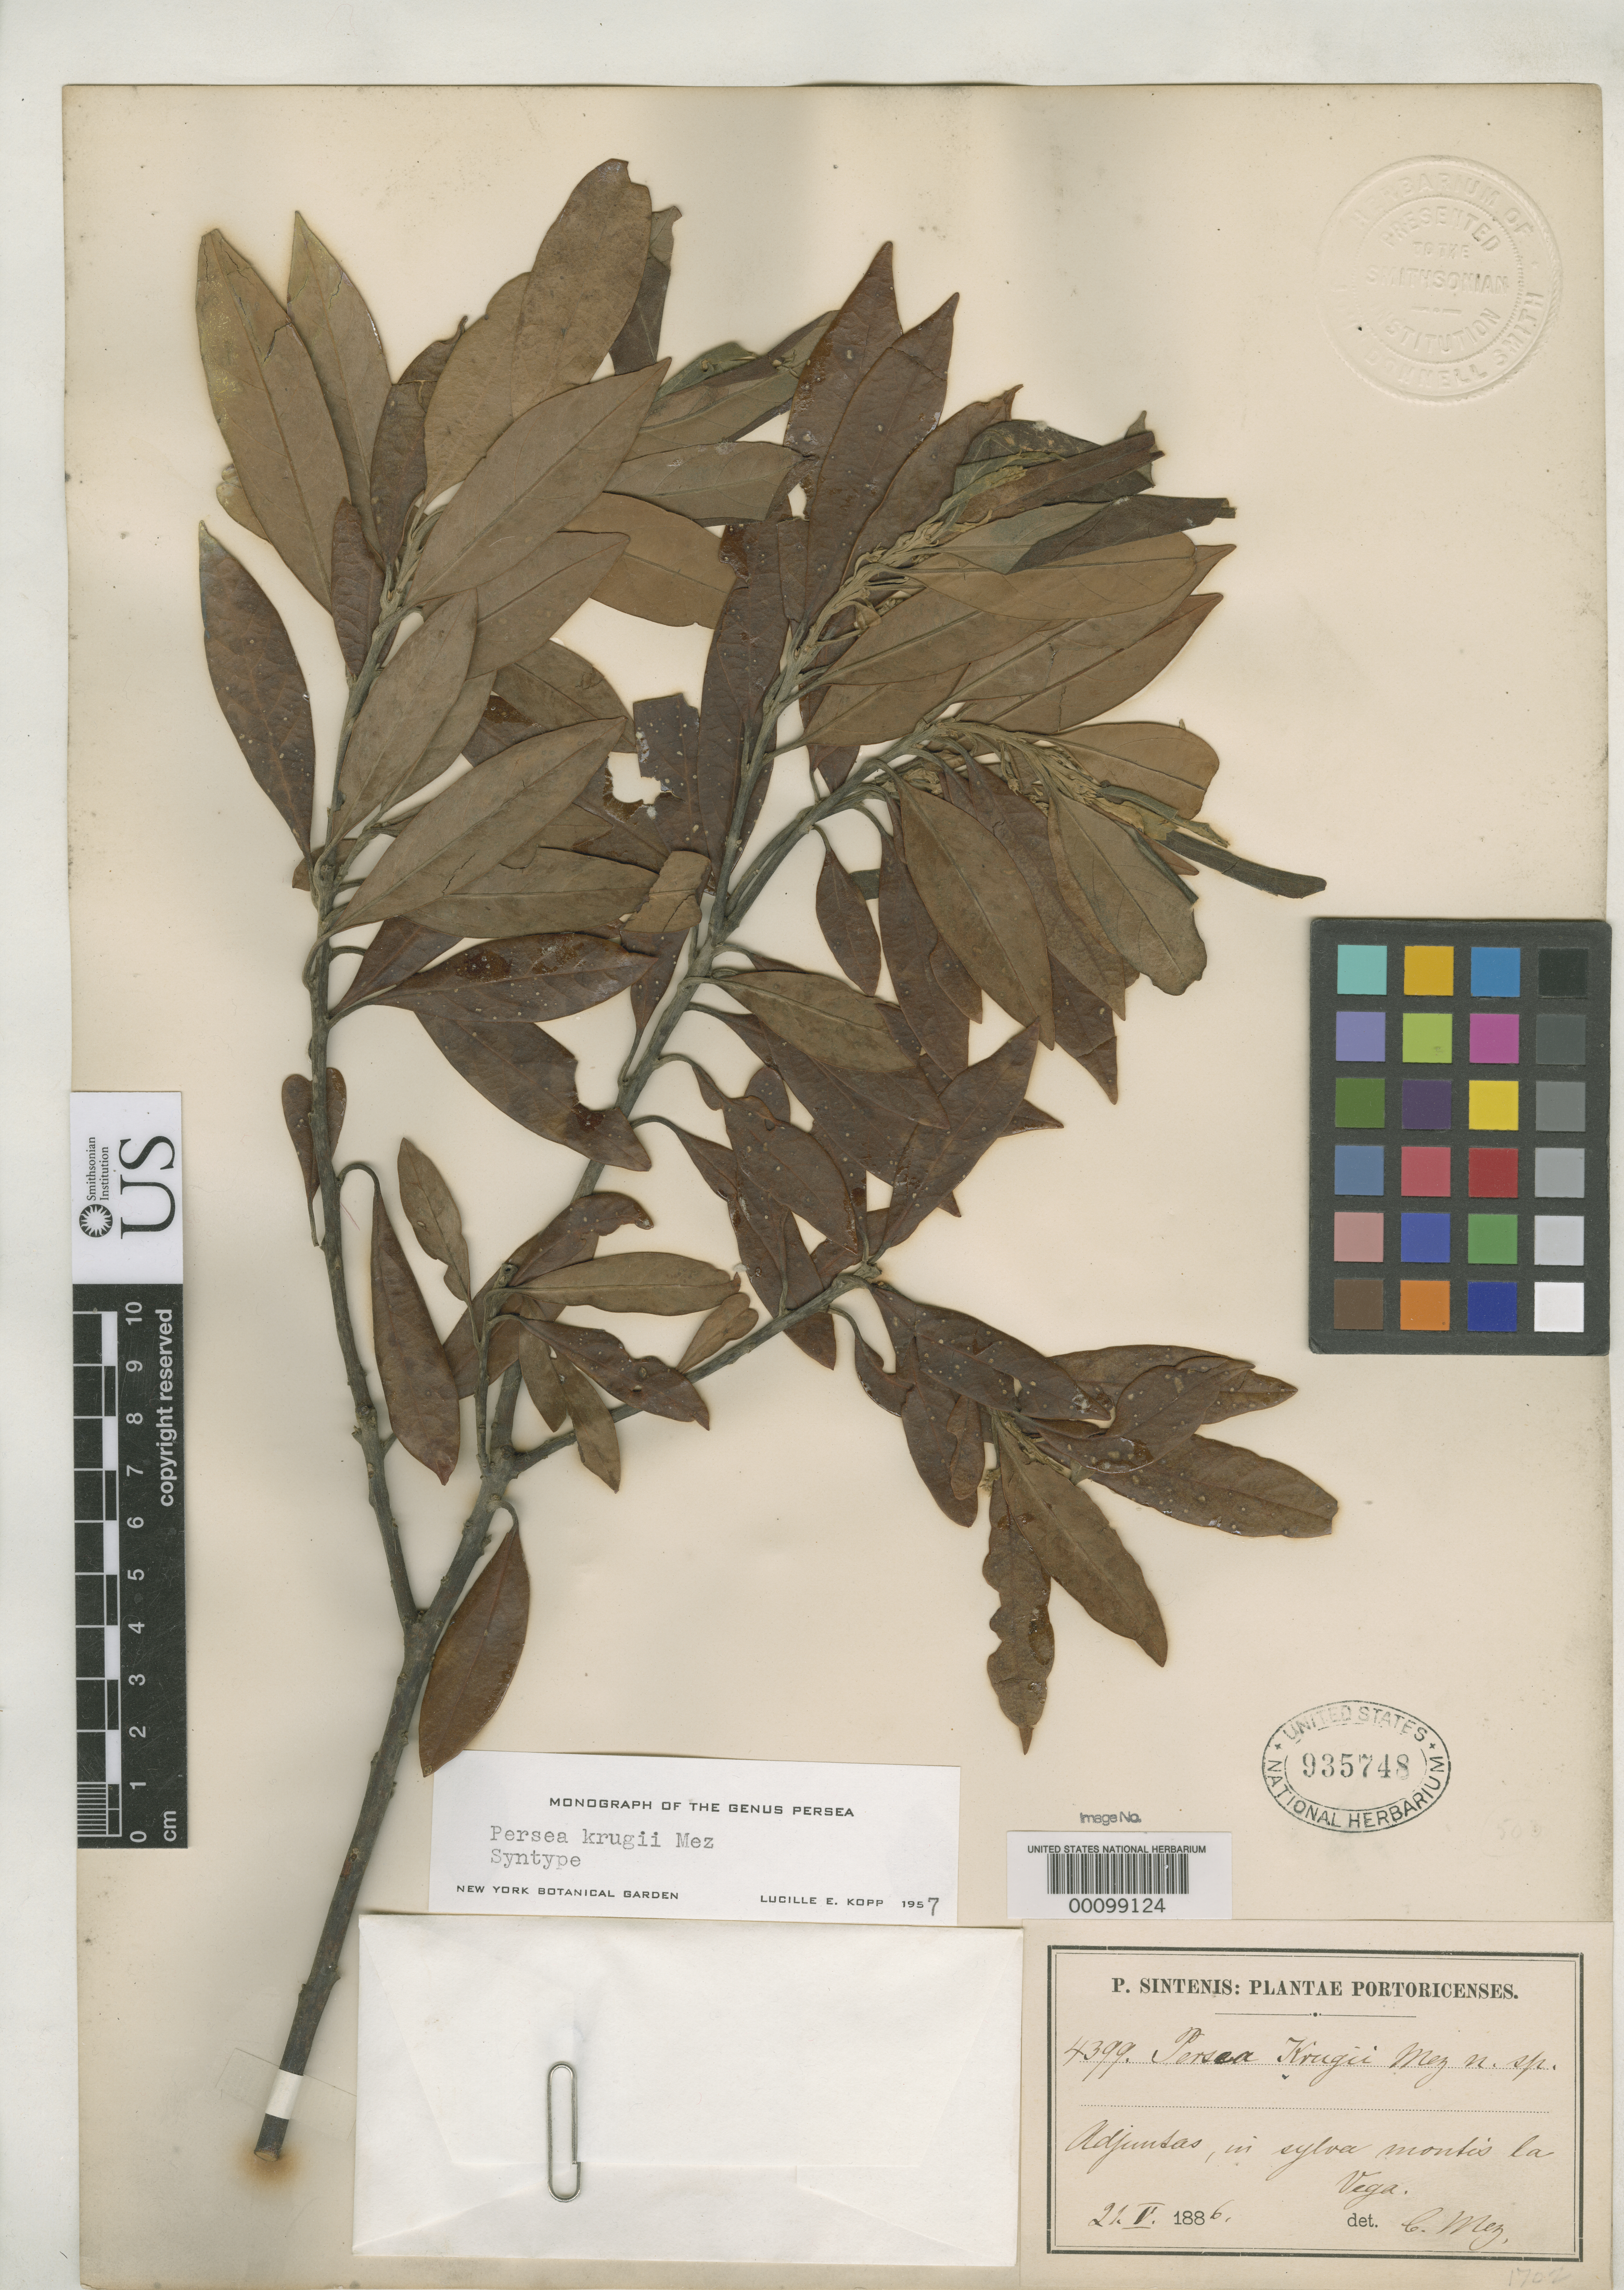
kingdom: Plantae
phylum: Tracheophyta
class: Magnoliopsida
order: Laurales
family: Lauraceae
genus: Persea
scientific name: Persea krugii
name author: Mez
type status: Isosyntype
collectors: P. Sintenis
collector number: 4399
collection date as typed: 21 May 1886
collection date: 1886-05-21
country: Puerto Rico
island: Greater Antilles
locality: Adjuntas, in sylva montis La Vega.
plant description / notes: Lectotype collection is Sintenis 4702 as designated by Kopp, Mem. New York Bot. Gard. 14: 55 (1966).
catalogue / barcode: US 935748